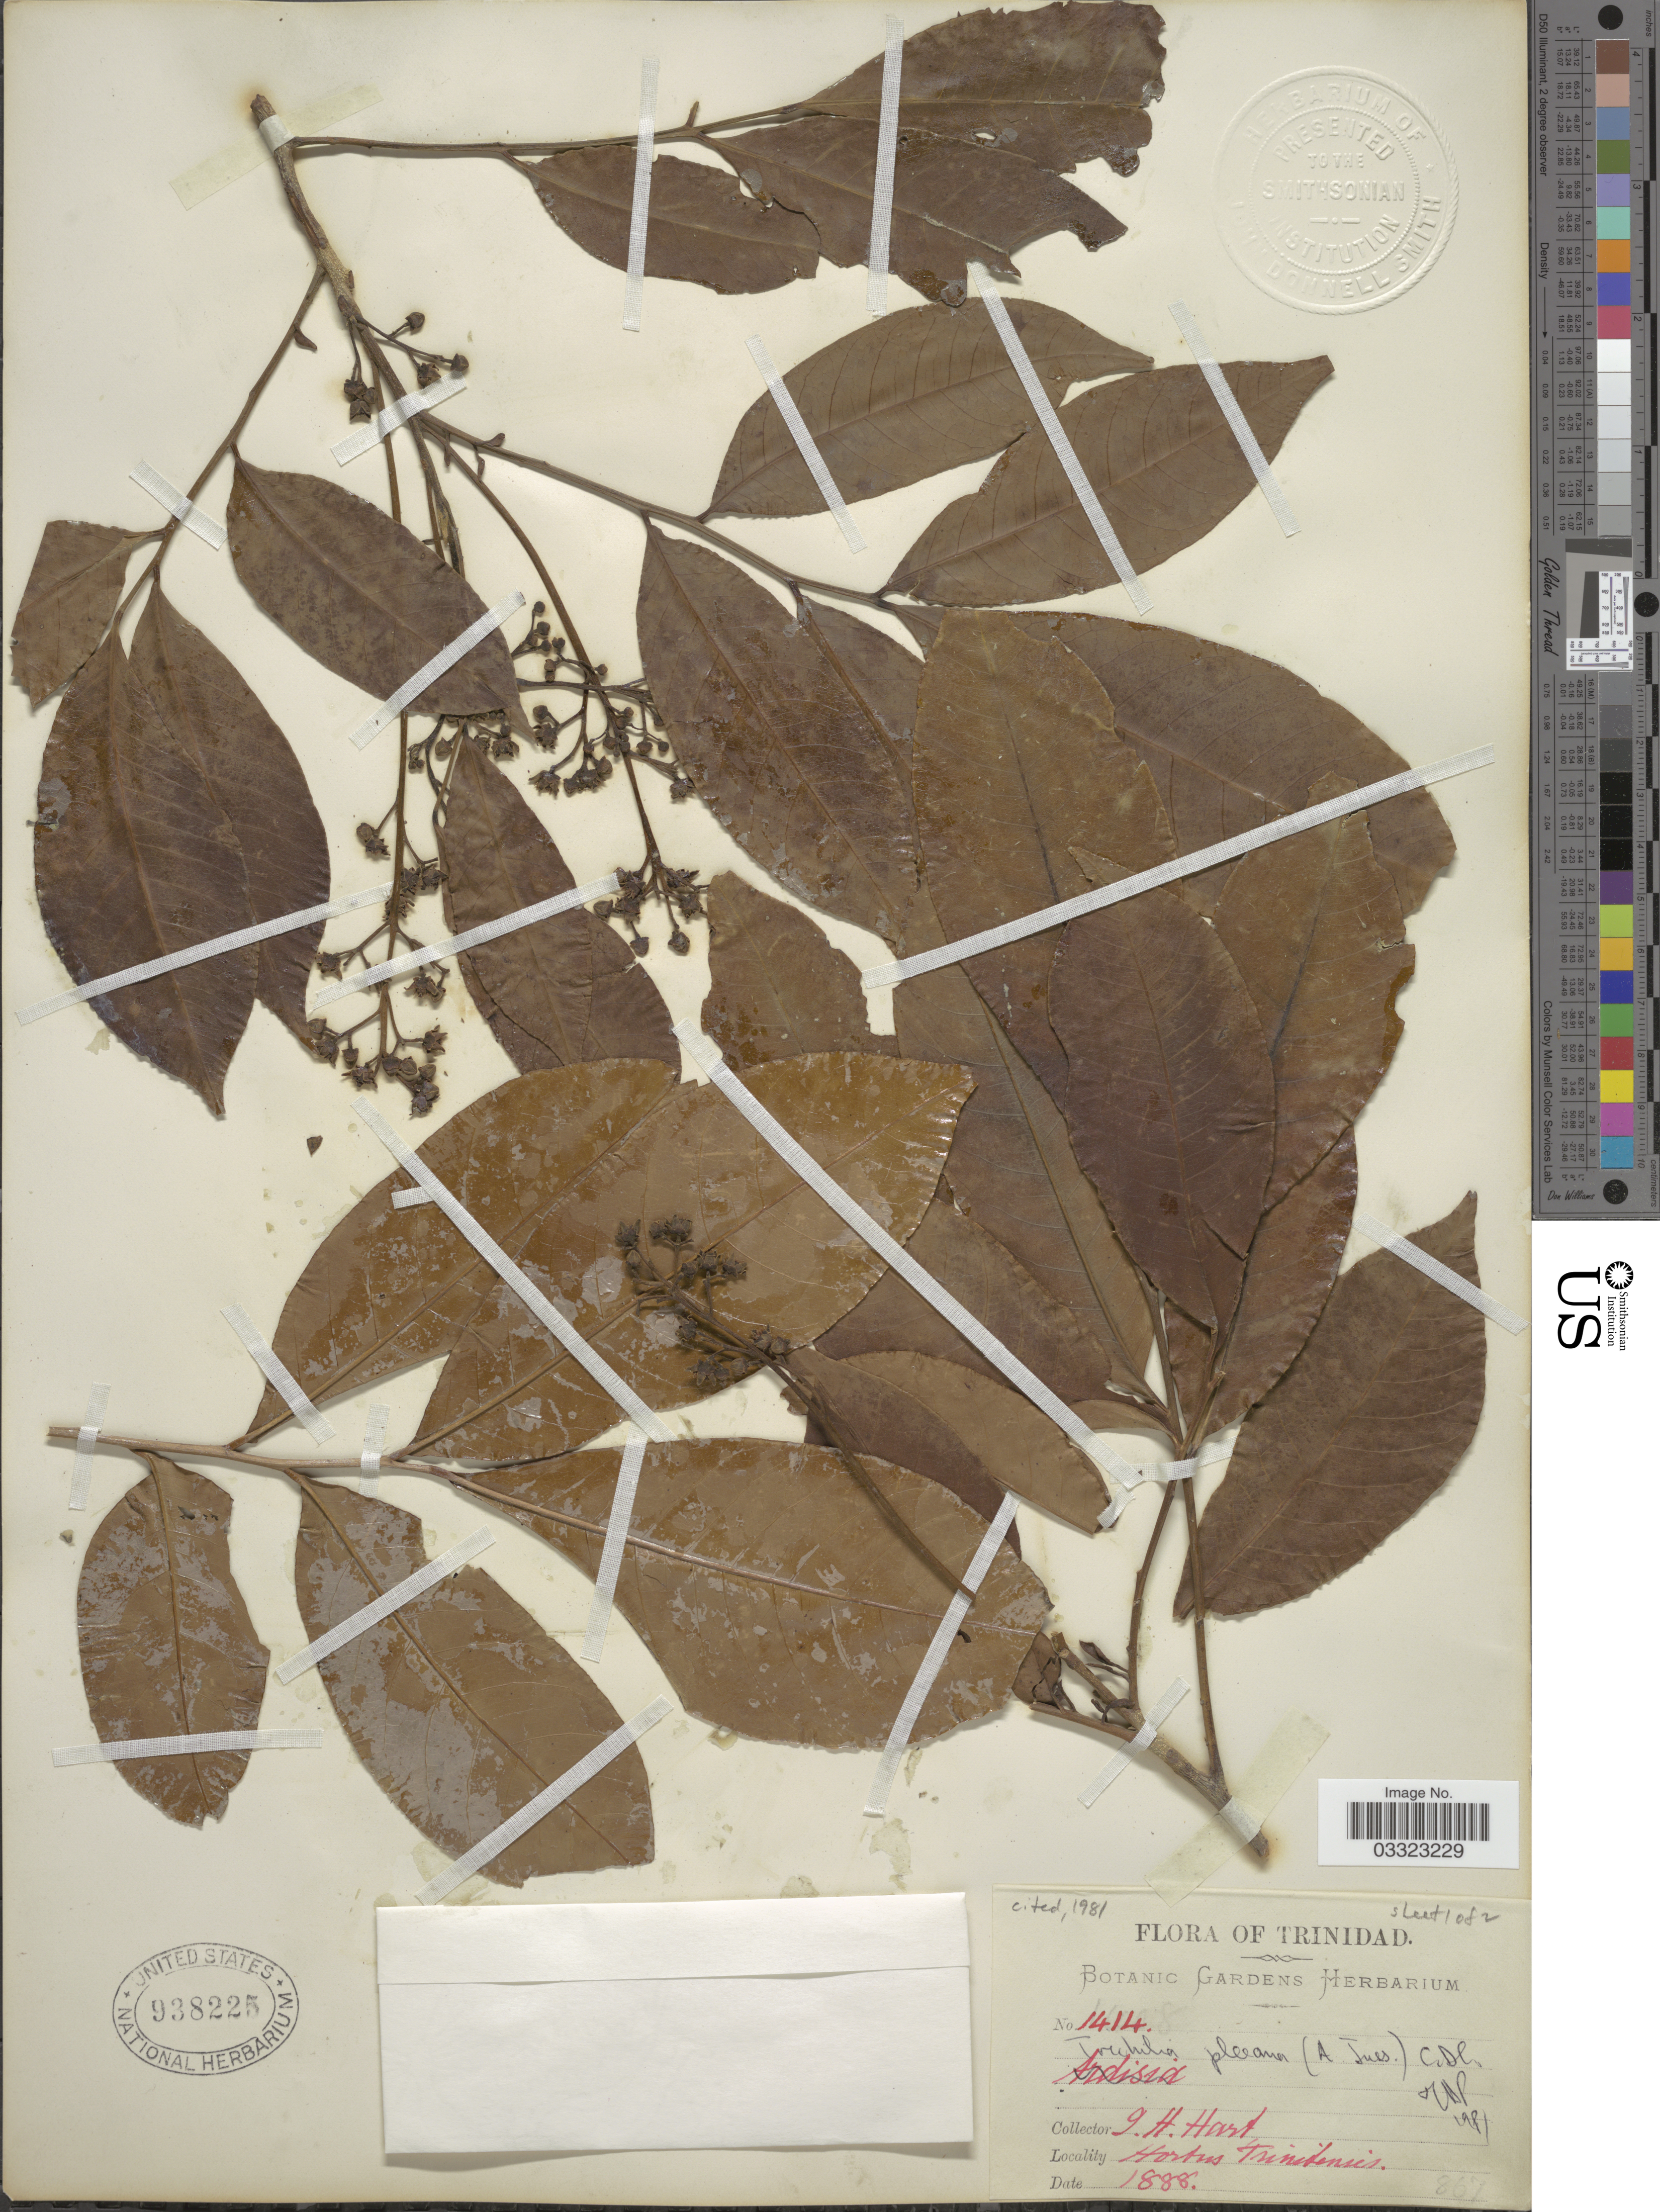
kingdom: Plantae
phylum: Tracheophyta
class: Magnoliopsida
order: Sapindales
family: Meliaceae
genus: Trichilia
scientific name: Trichilia pleeana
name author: (A. Juss.) C. DC.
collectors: J. H. Hart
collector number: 1414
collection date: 1888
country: Trinidad and Tobago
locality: Trinidad. Hortus Trinidensis.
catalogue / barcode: US 938225